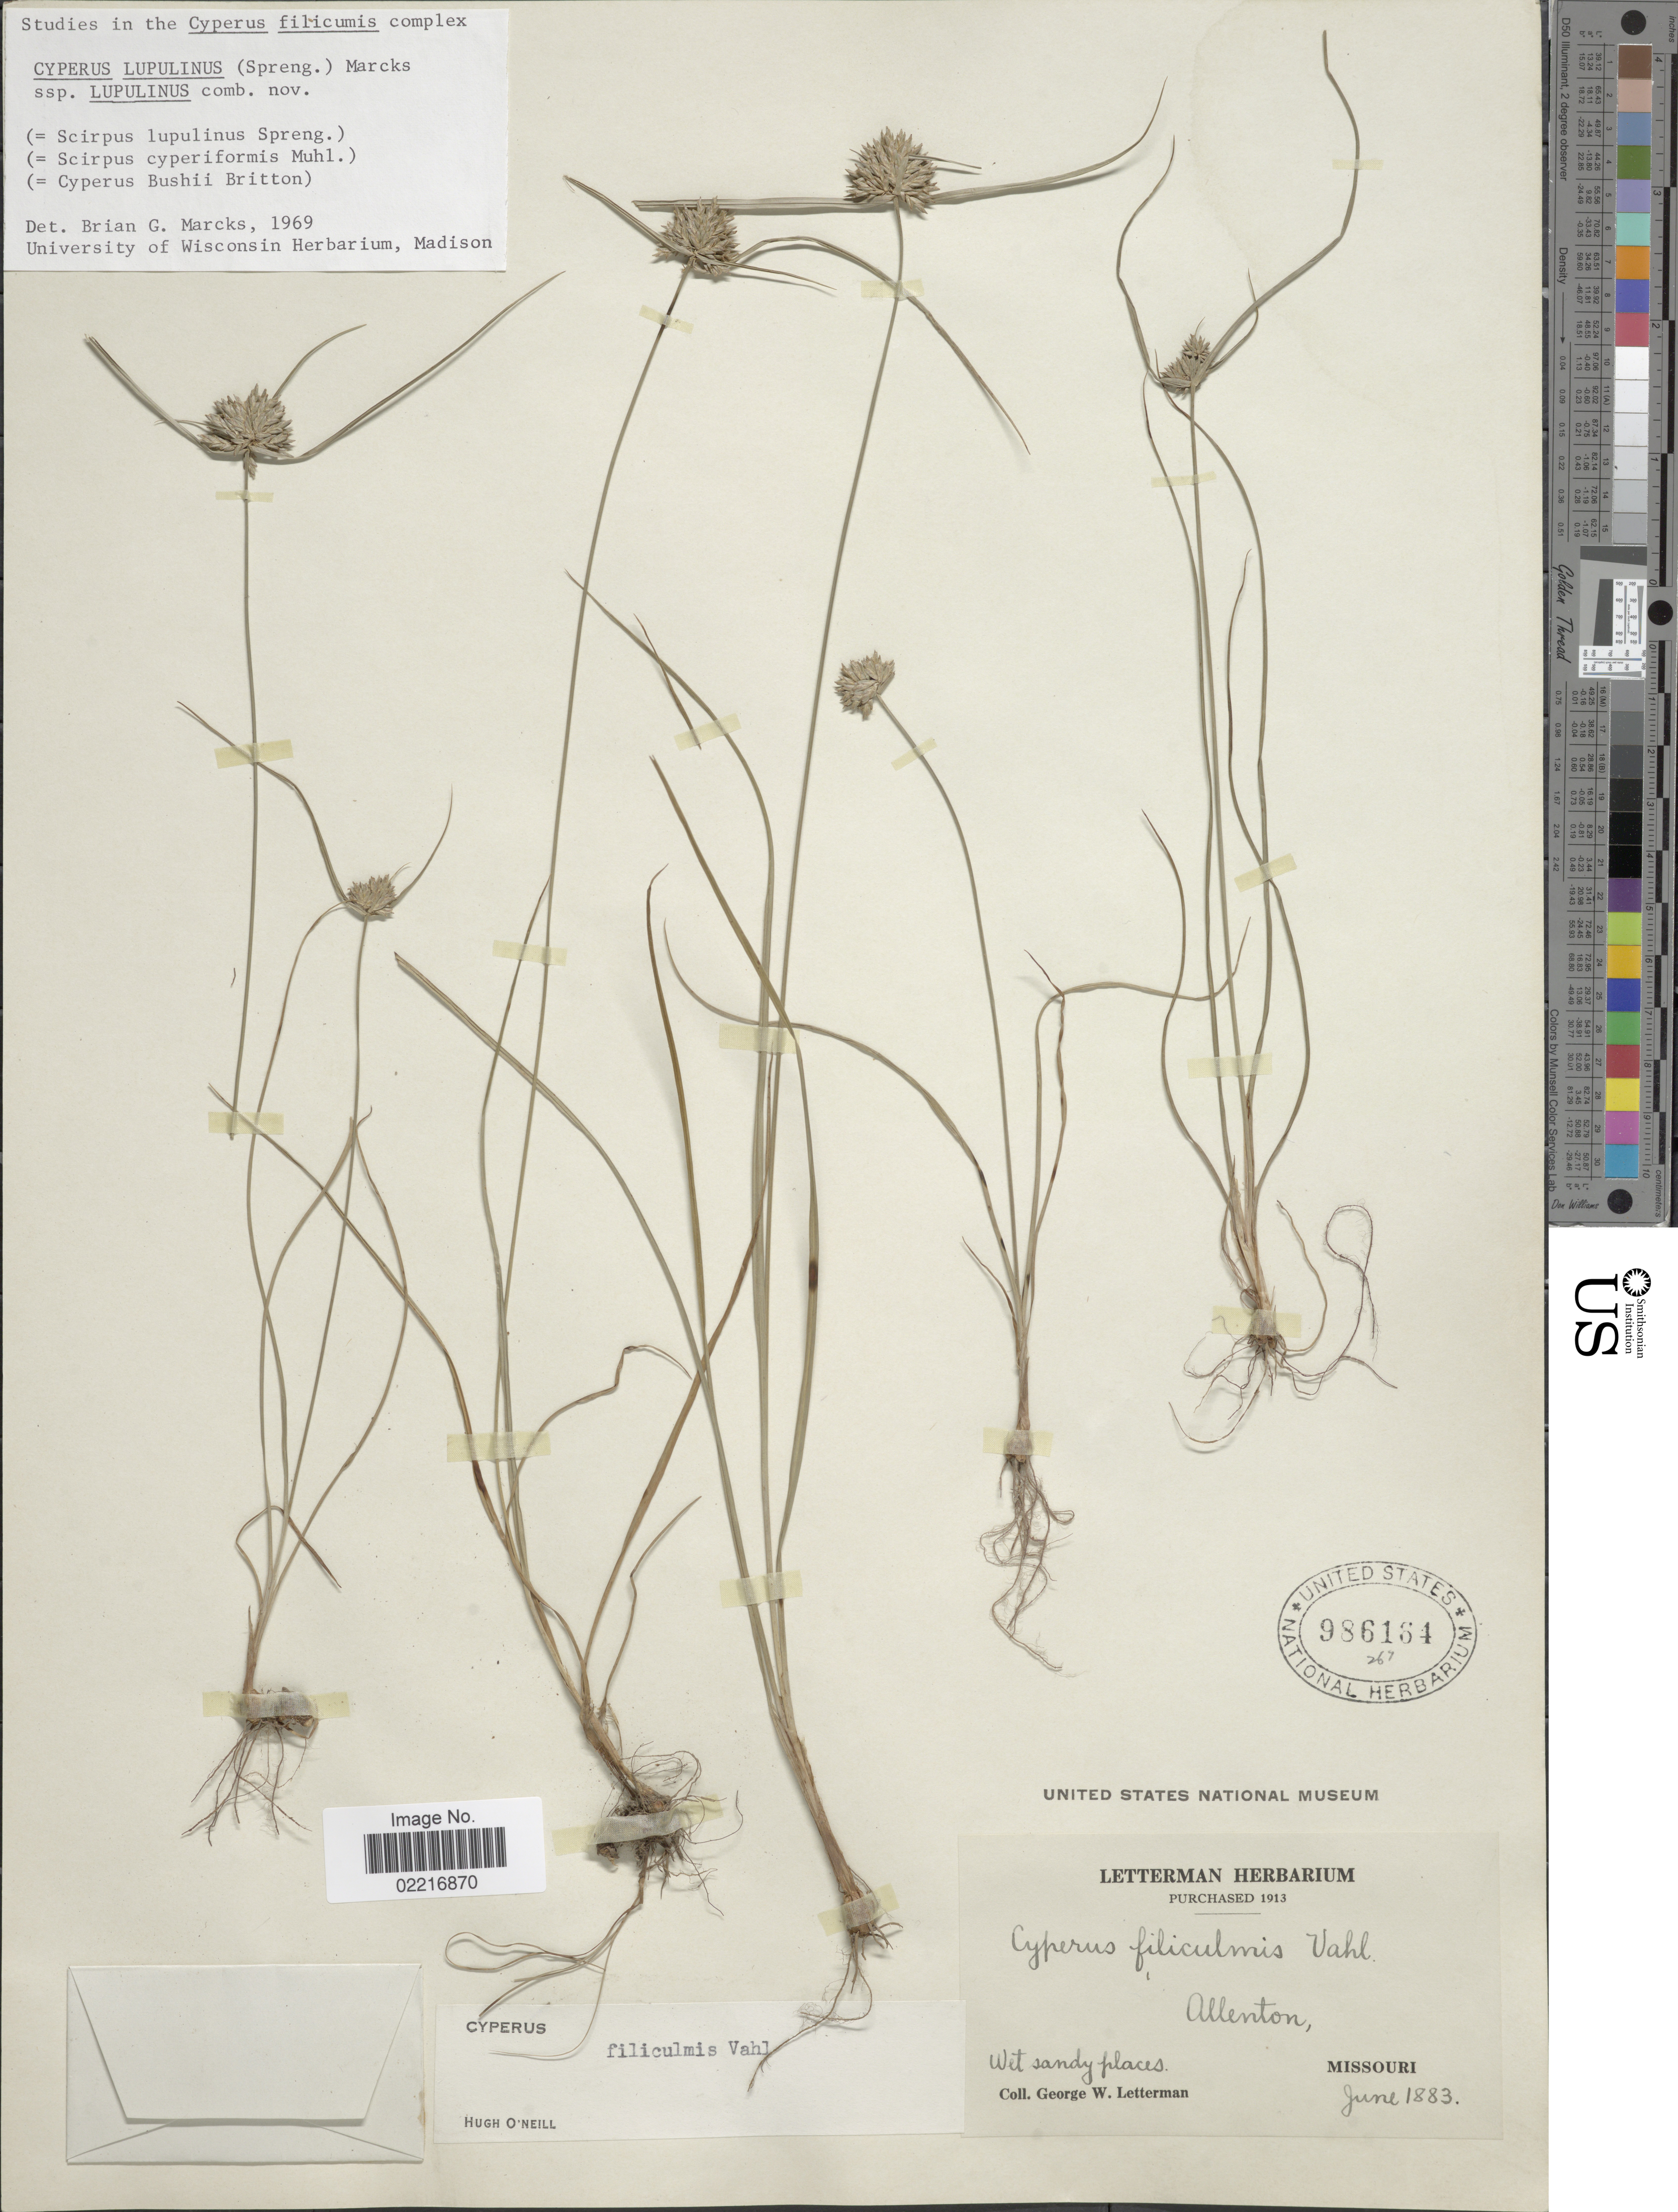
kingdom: Plantae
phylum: Tracheophyta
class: Liliopsida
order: Poales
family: Cyperaceae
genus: Cyperus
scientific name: Cyperus lupulinus subsp. lupulinus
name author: (Spreng.) Marcks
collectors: G. W. Letterman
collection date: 1883-06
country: United States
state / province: Missouri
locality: Allenton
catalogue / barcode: US 986164